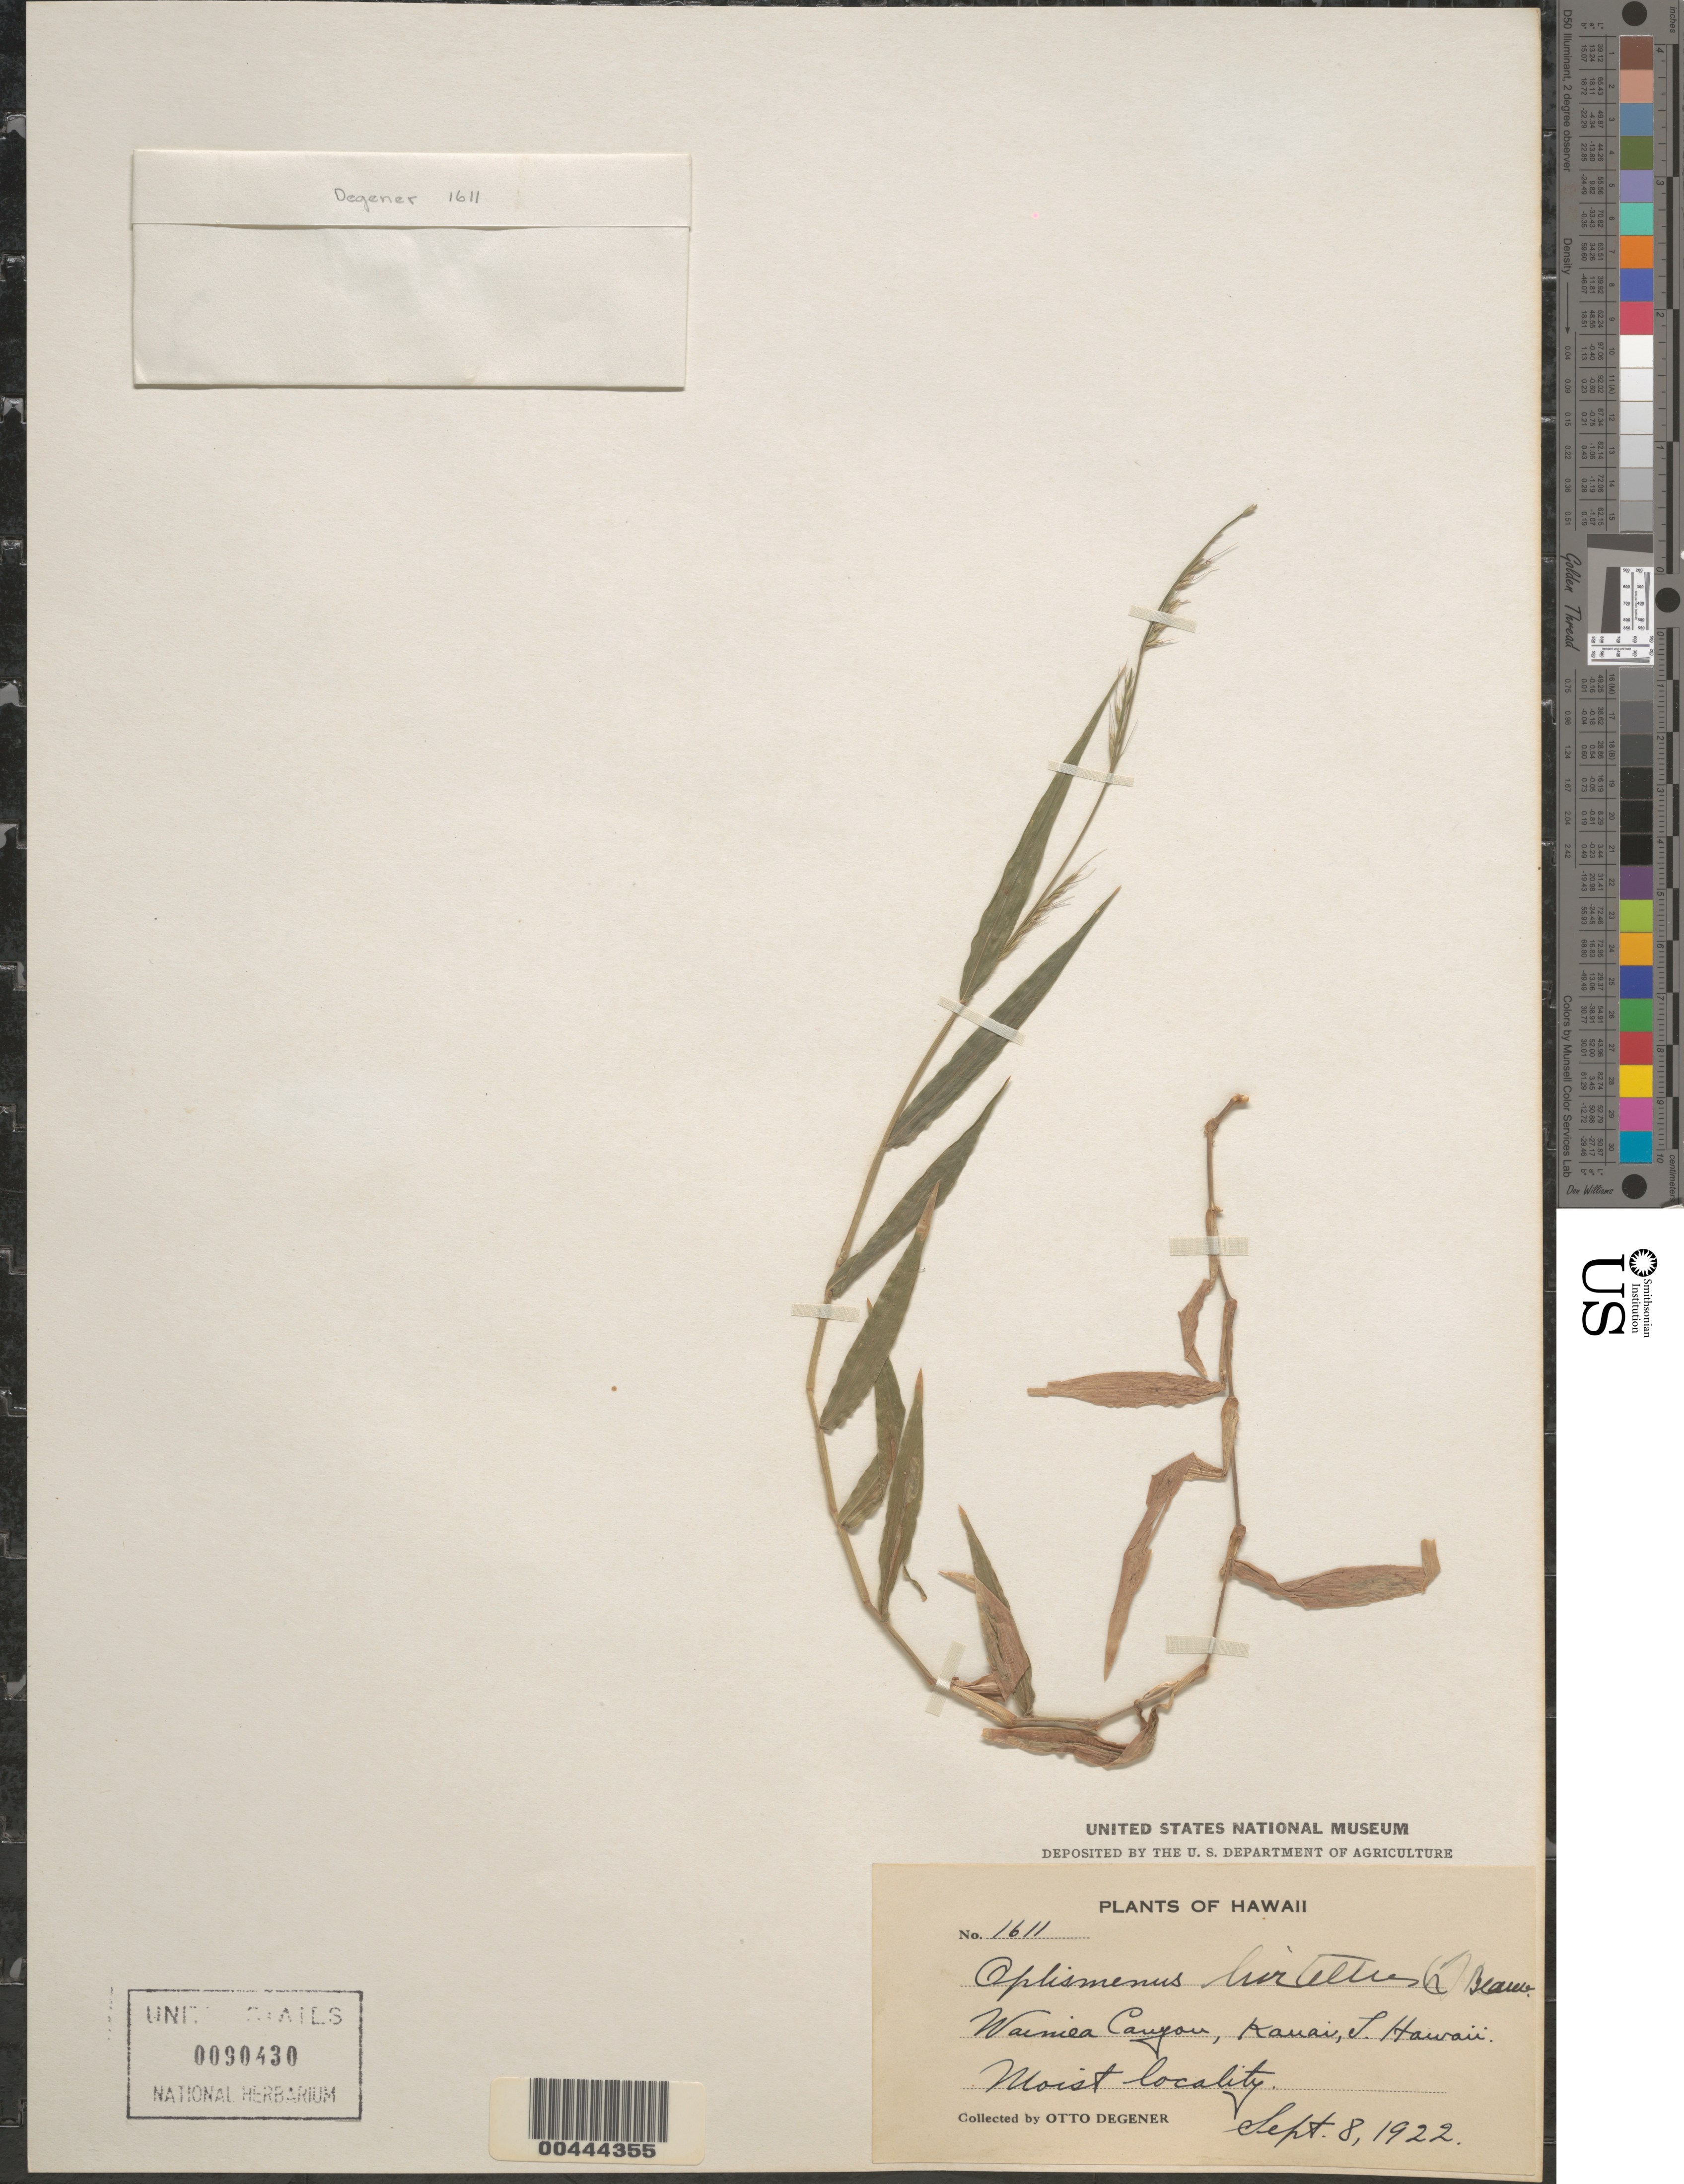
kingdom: Plantae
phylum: Tracheophyta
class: Liliopsida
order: Poales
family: Poaceae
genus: Oplismenus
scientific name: Oplismenus hirtellus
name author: (L.) P. Beauv.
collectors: O. Degener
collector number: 1611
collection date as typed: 8 Sep 1922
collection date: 1922-09-08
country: United States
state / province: Hawaii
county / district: Kauai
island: Kaua'i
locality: Waimea Canyon.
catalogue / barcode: US 90430